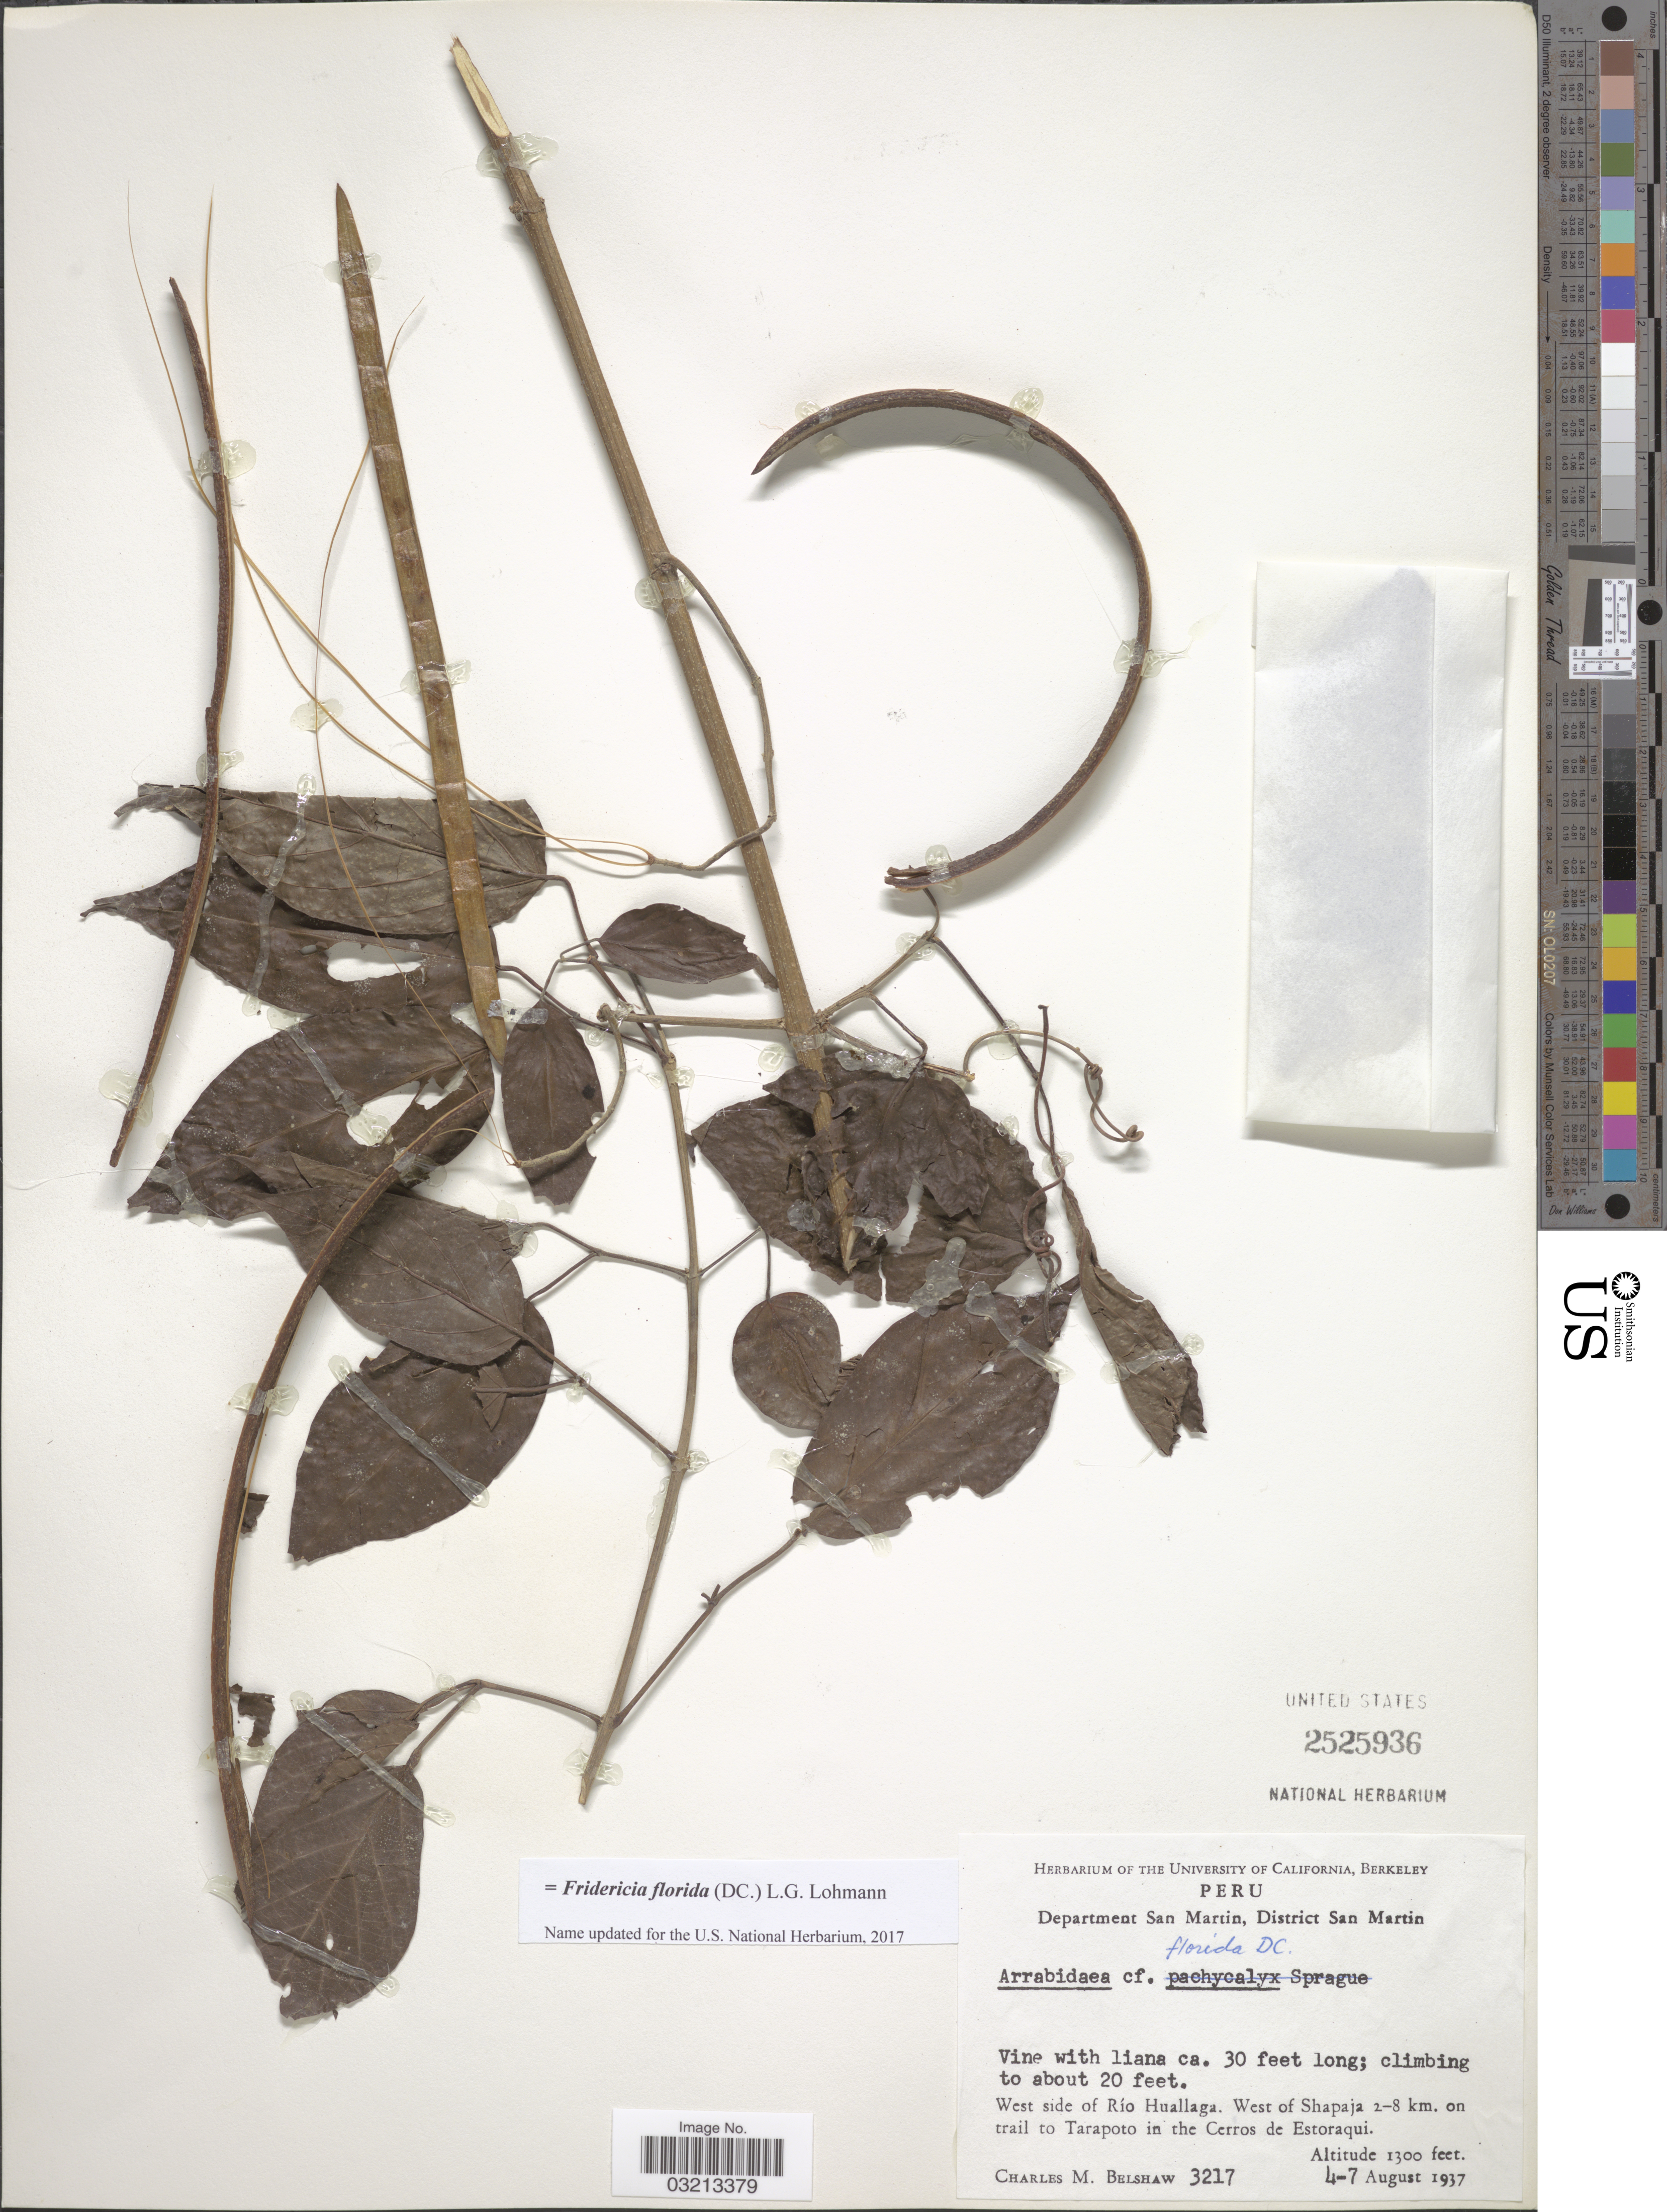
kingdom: Plantae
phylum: Tracheophyta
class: Magnoliopsida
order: Lamiales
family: Bignoniaceae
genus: Fridericia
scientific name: Fridericia florida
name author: (DC.) L.G. Lohmann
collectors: C. Shaw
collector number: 3217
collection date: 1937-08-04/1937-08-07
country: Peru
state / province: San Martín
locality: Department San Martin, District San Martin. West side of Río Huallaga. West of Shapaja 2-8 km. on trail to Tarapoto in the Cerros de Estoraqui.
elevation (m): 396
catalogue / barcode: US 2525936